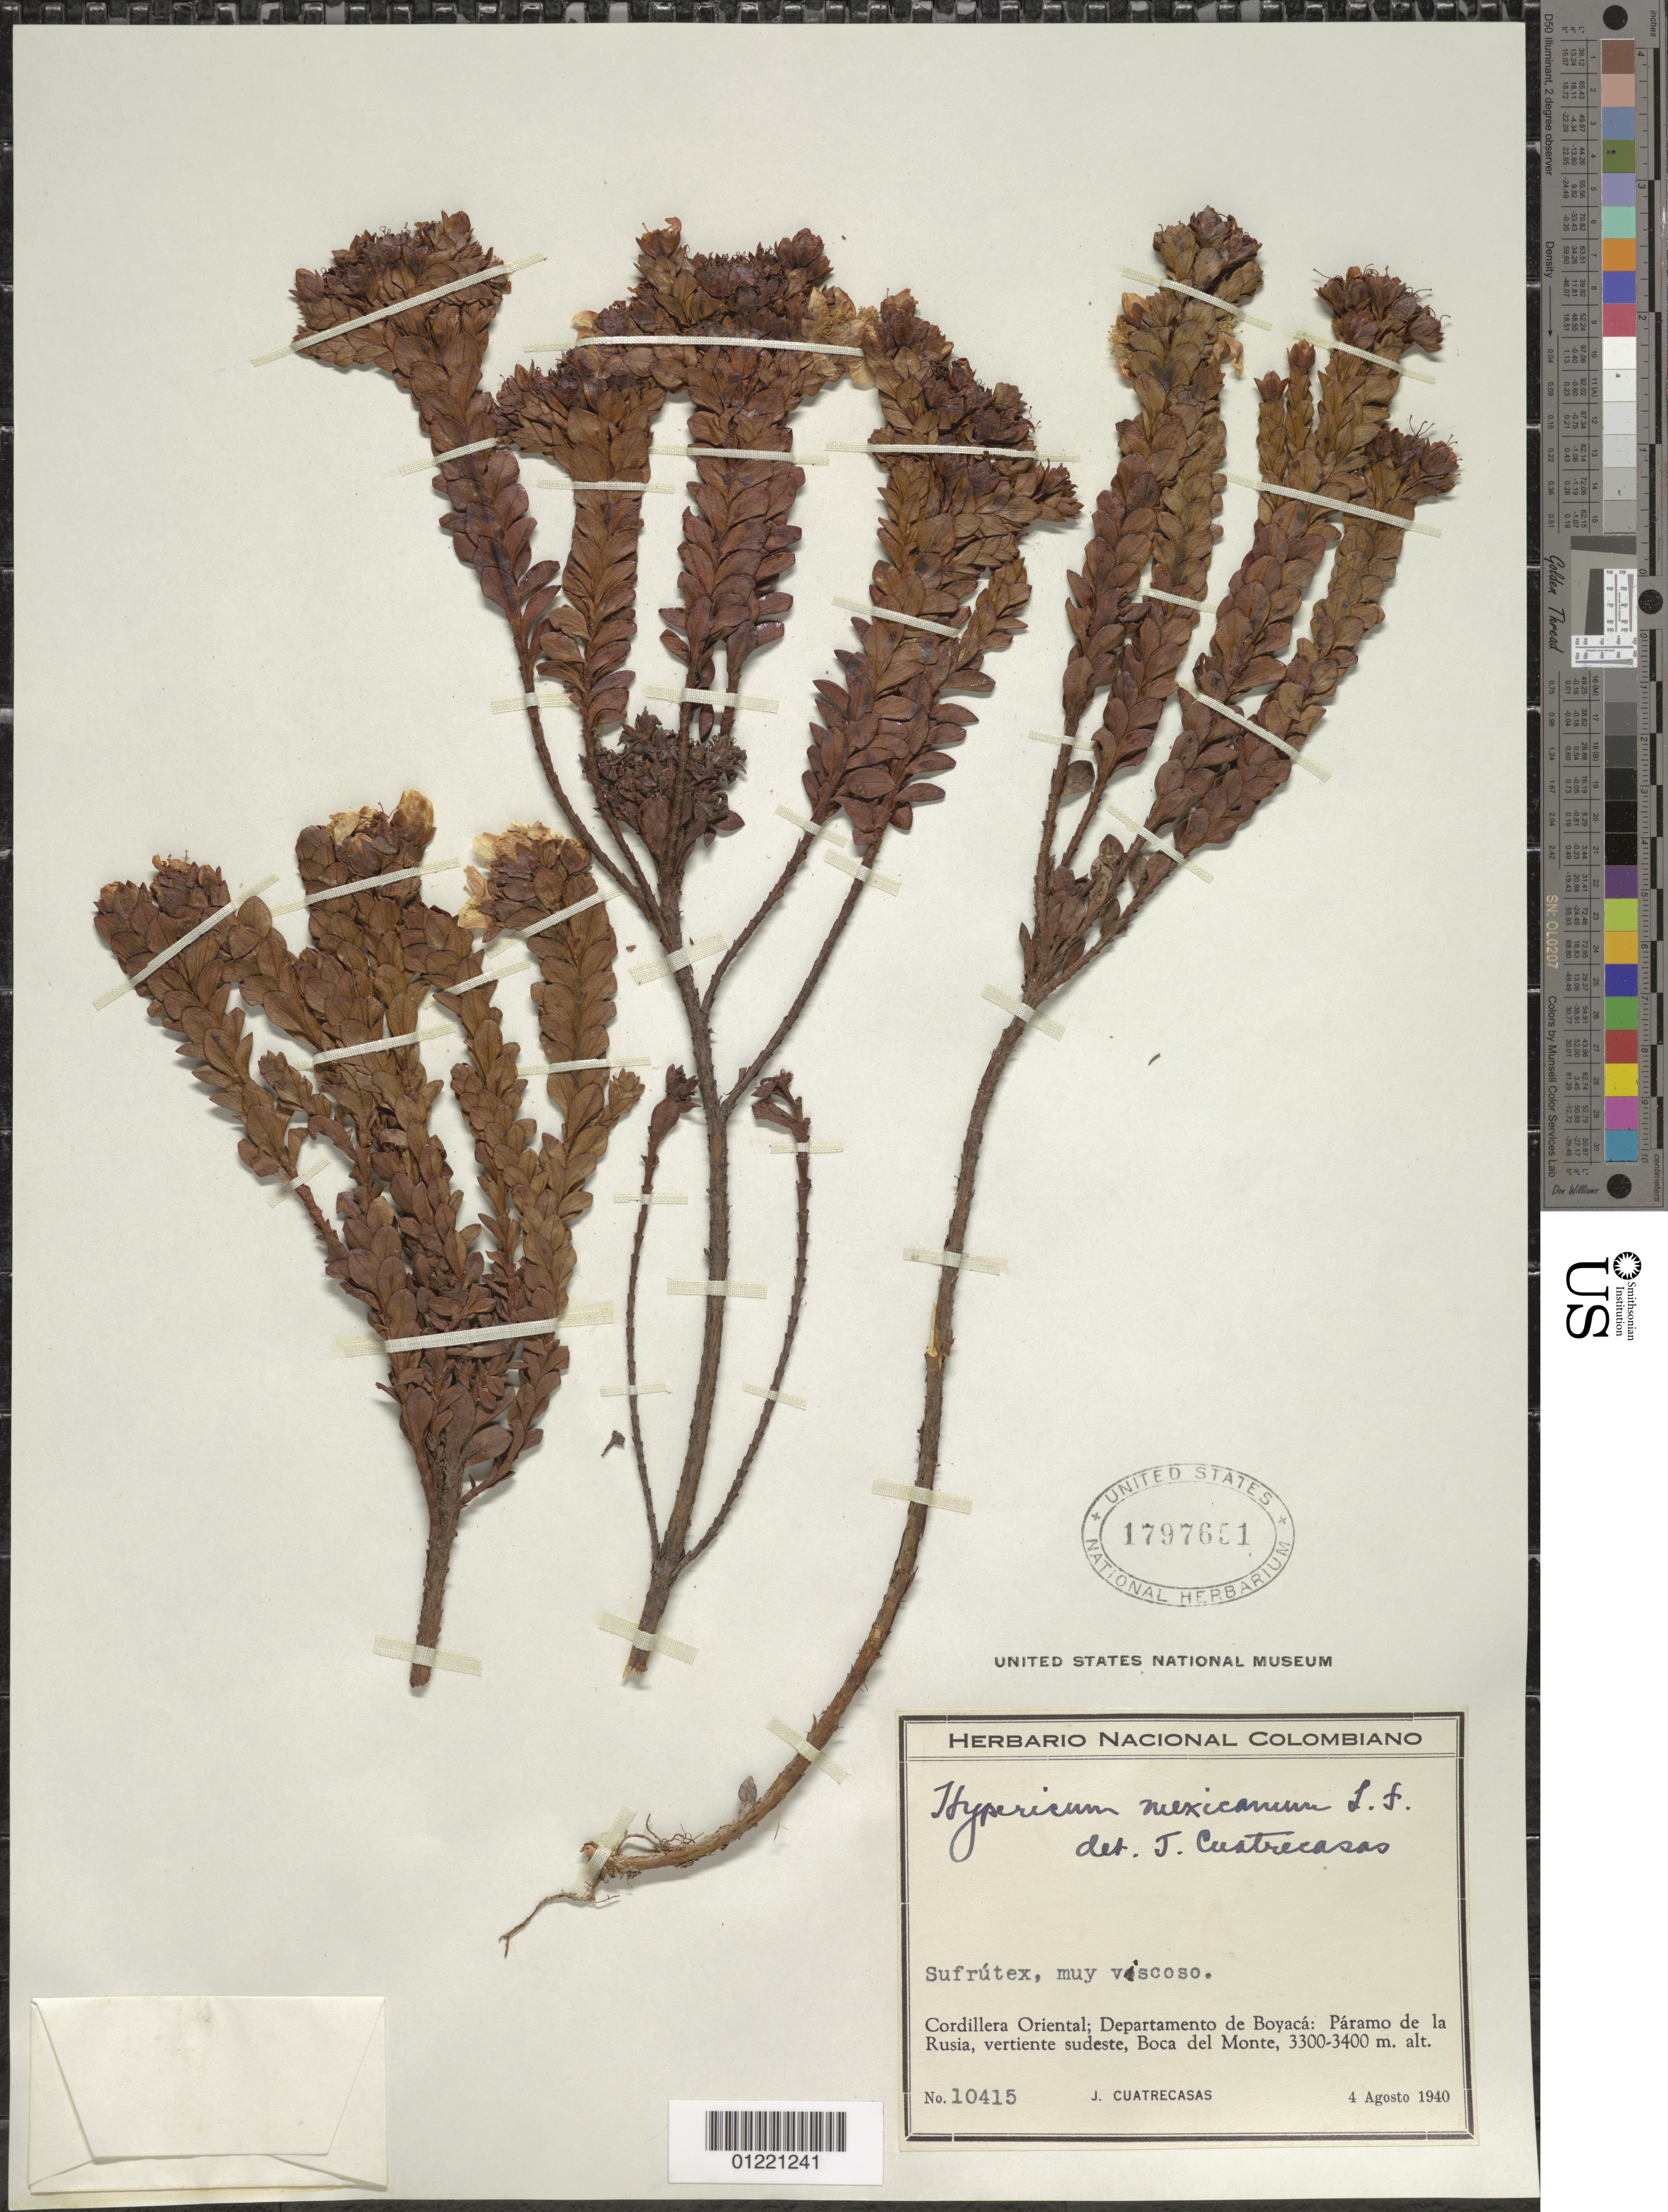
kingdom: Plantae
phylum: Tracheophyta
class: Magnoliopsida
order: Malpighiales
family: Hypericaceae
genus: Hypericum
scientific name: Hypericum mexicanum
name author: L.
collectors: J. Cuatrecasas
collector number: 10415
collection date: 1940-08-04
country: Colombia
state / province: Boyacá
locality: Paramo de la Rusia, vertiente sudeste, Boca del Monte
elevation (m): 3300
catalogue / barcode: US 1797651